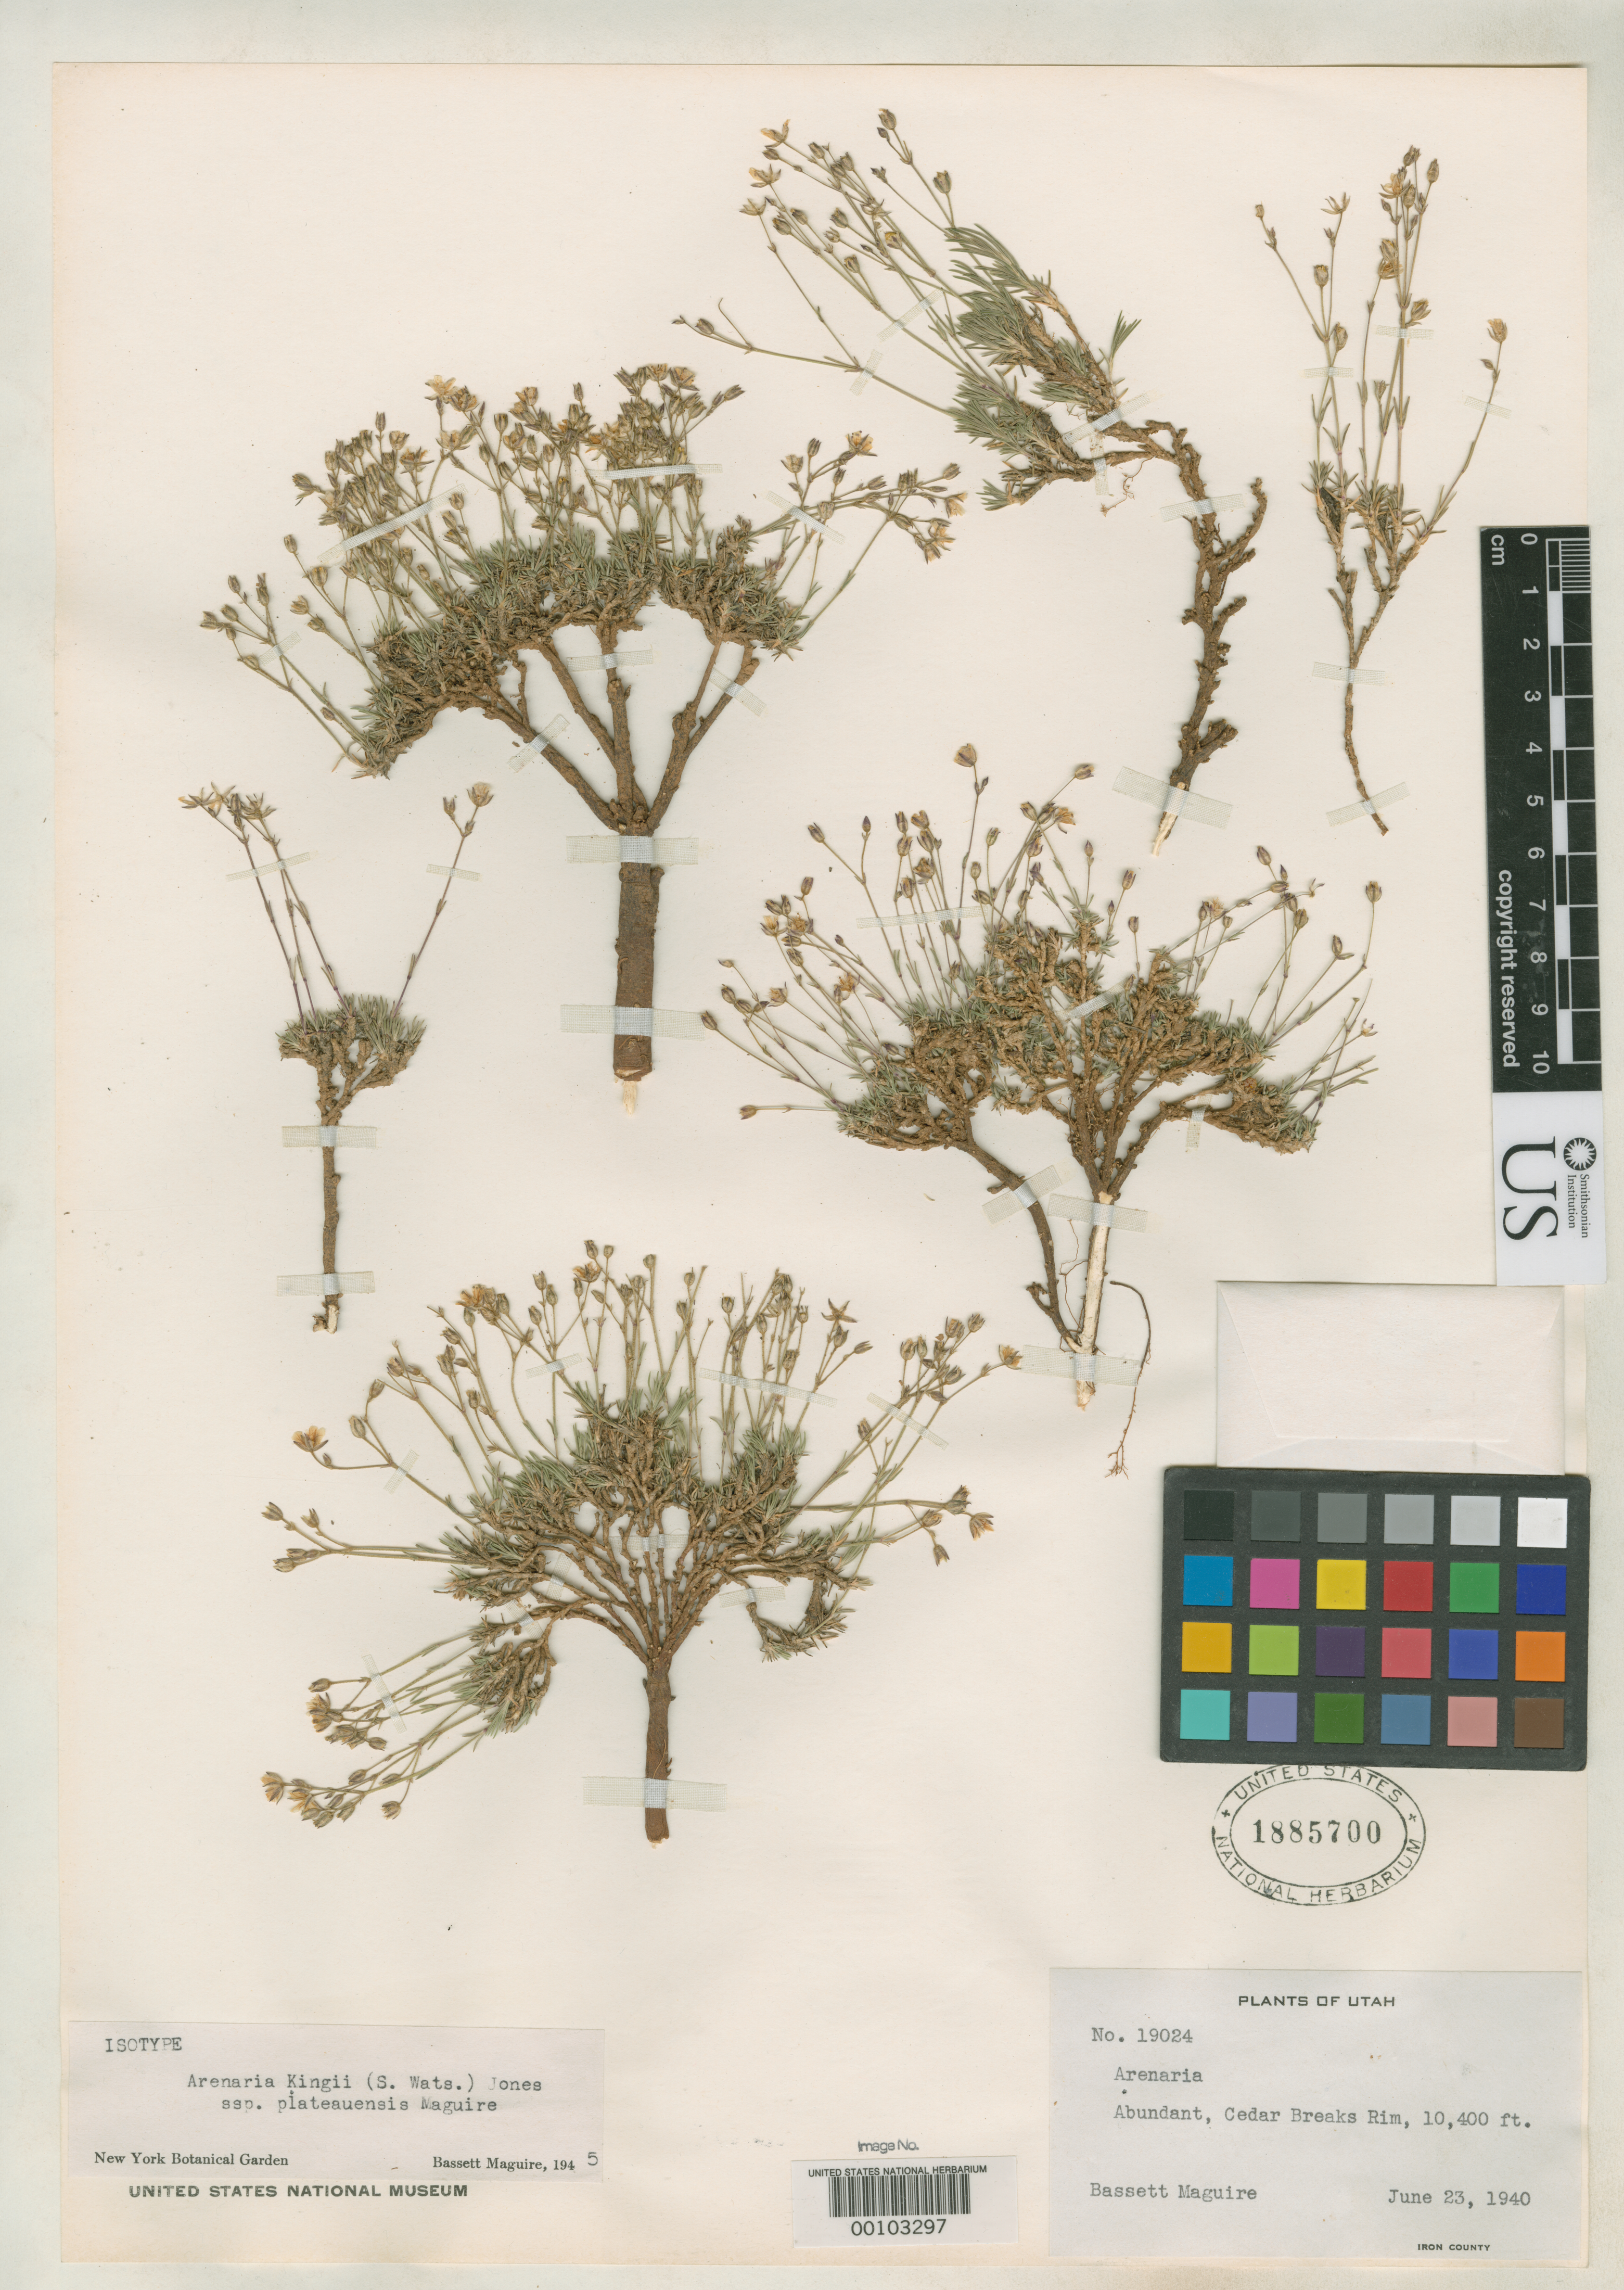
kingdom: Plantae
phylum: Tracheophyta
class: Magnoliopsida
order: Caryophyllales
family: Caryophyllaceae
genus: Arenaria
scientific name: Arenaria kingii subsp. plateauensis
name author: Maguire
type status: Isotype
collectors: B. Maguire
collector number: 19024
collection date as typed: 23 Jun 1940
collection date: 1940-06-23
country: United States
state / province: Utah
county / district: Iron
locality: Cedar Breaks Rim.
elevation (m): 3170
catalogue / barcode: US 1885700